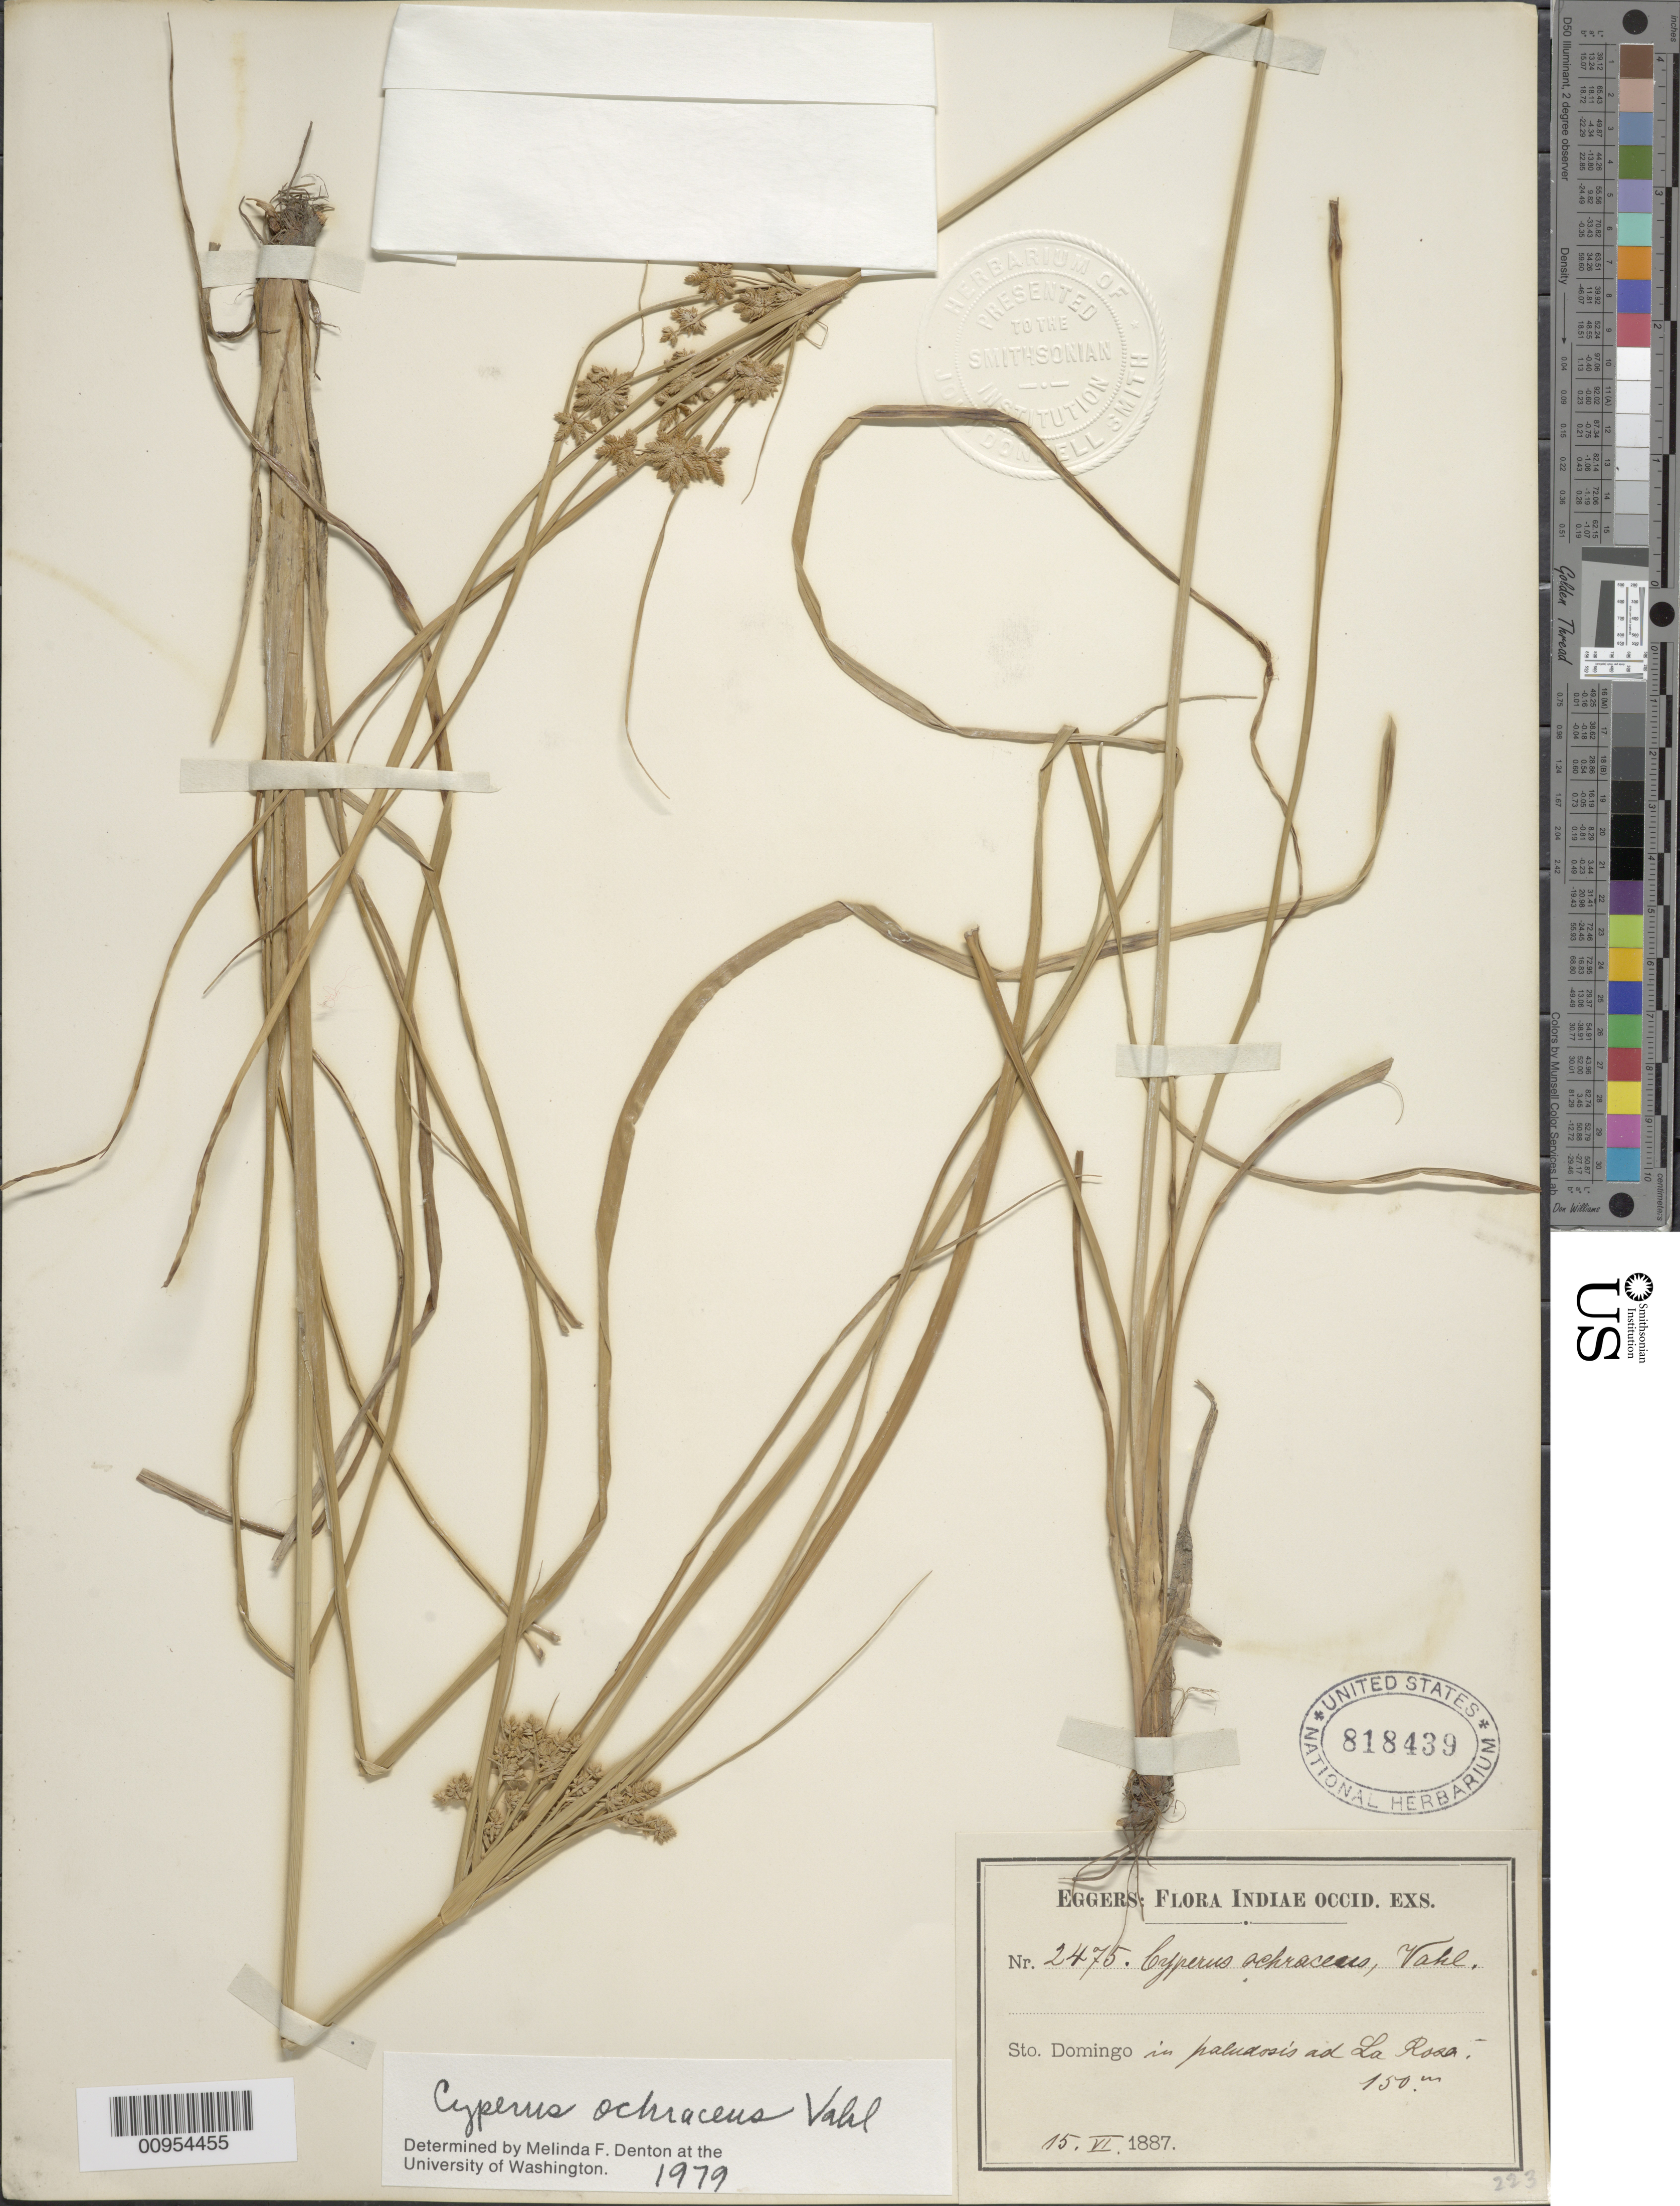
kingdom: Plantae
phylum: Tracheophyta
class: Liliopsida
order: Poales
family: Cyperaceae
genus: Cyperus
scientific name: Cyperus ochraceus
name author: Vahl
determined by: Denton, M. F.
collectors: H. F. A. von Eggers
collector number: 2475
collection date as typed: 15 Jun 1887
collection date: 1887-06-15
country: Dominican Republic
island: Hispaniola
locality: Ad La Rosa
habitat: In paludrosis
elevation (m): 150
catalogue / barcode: US 818439